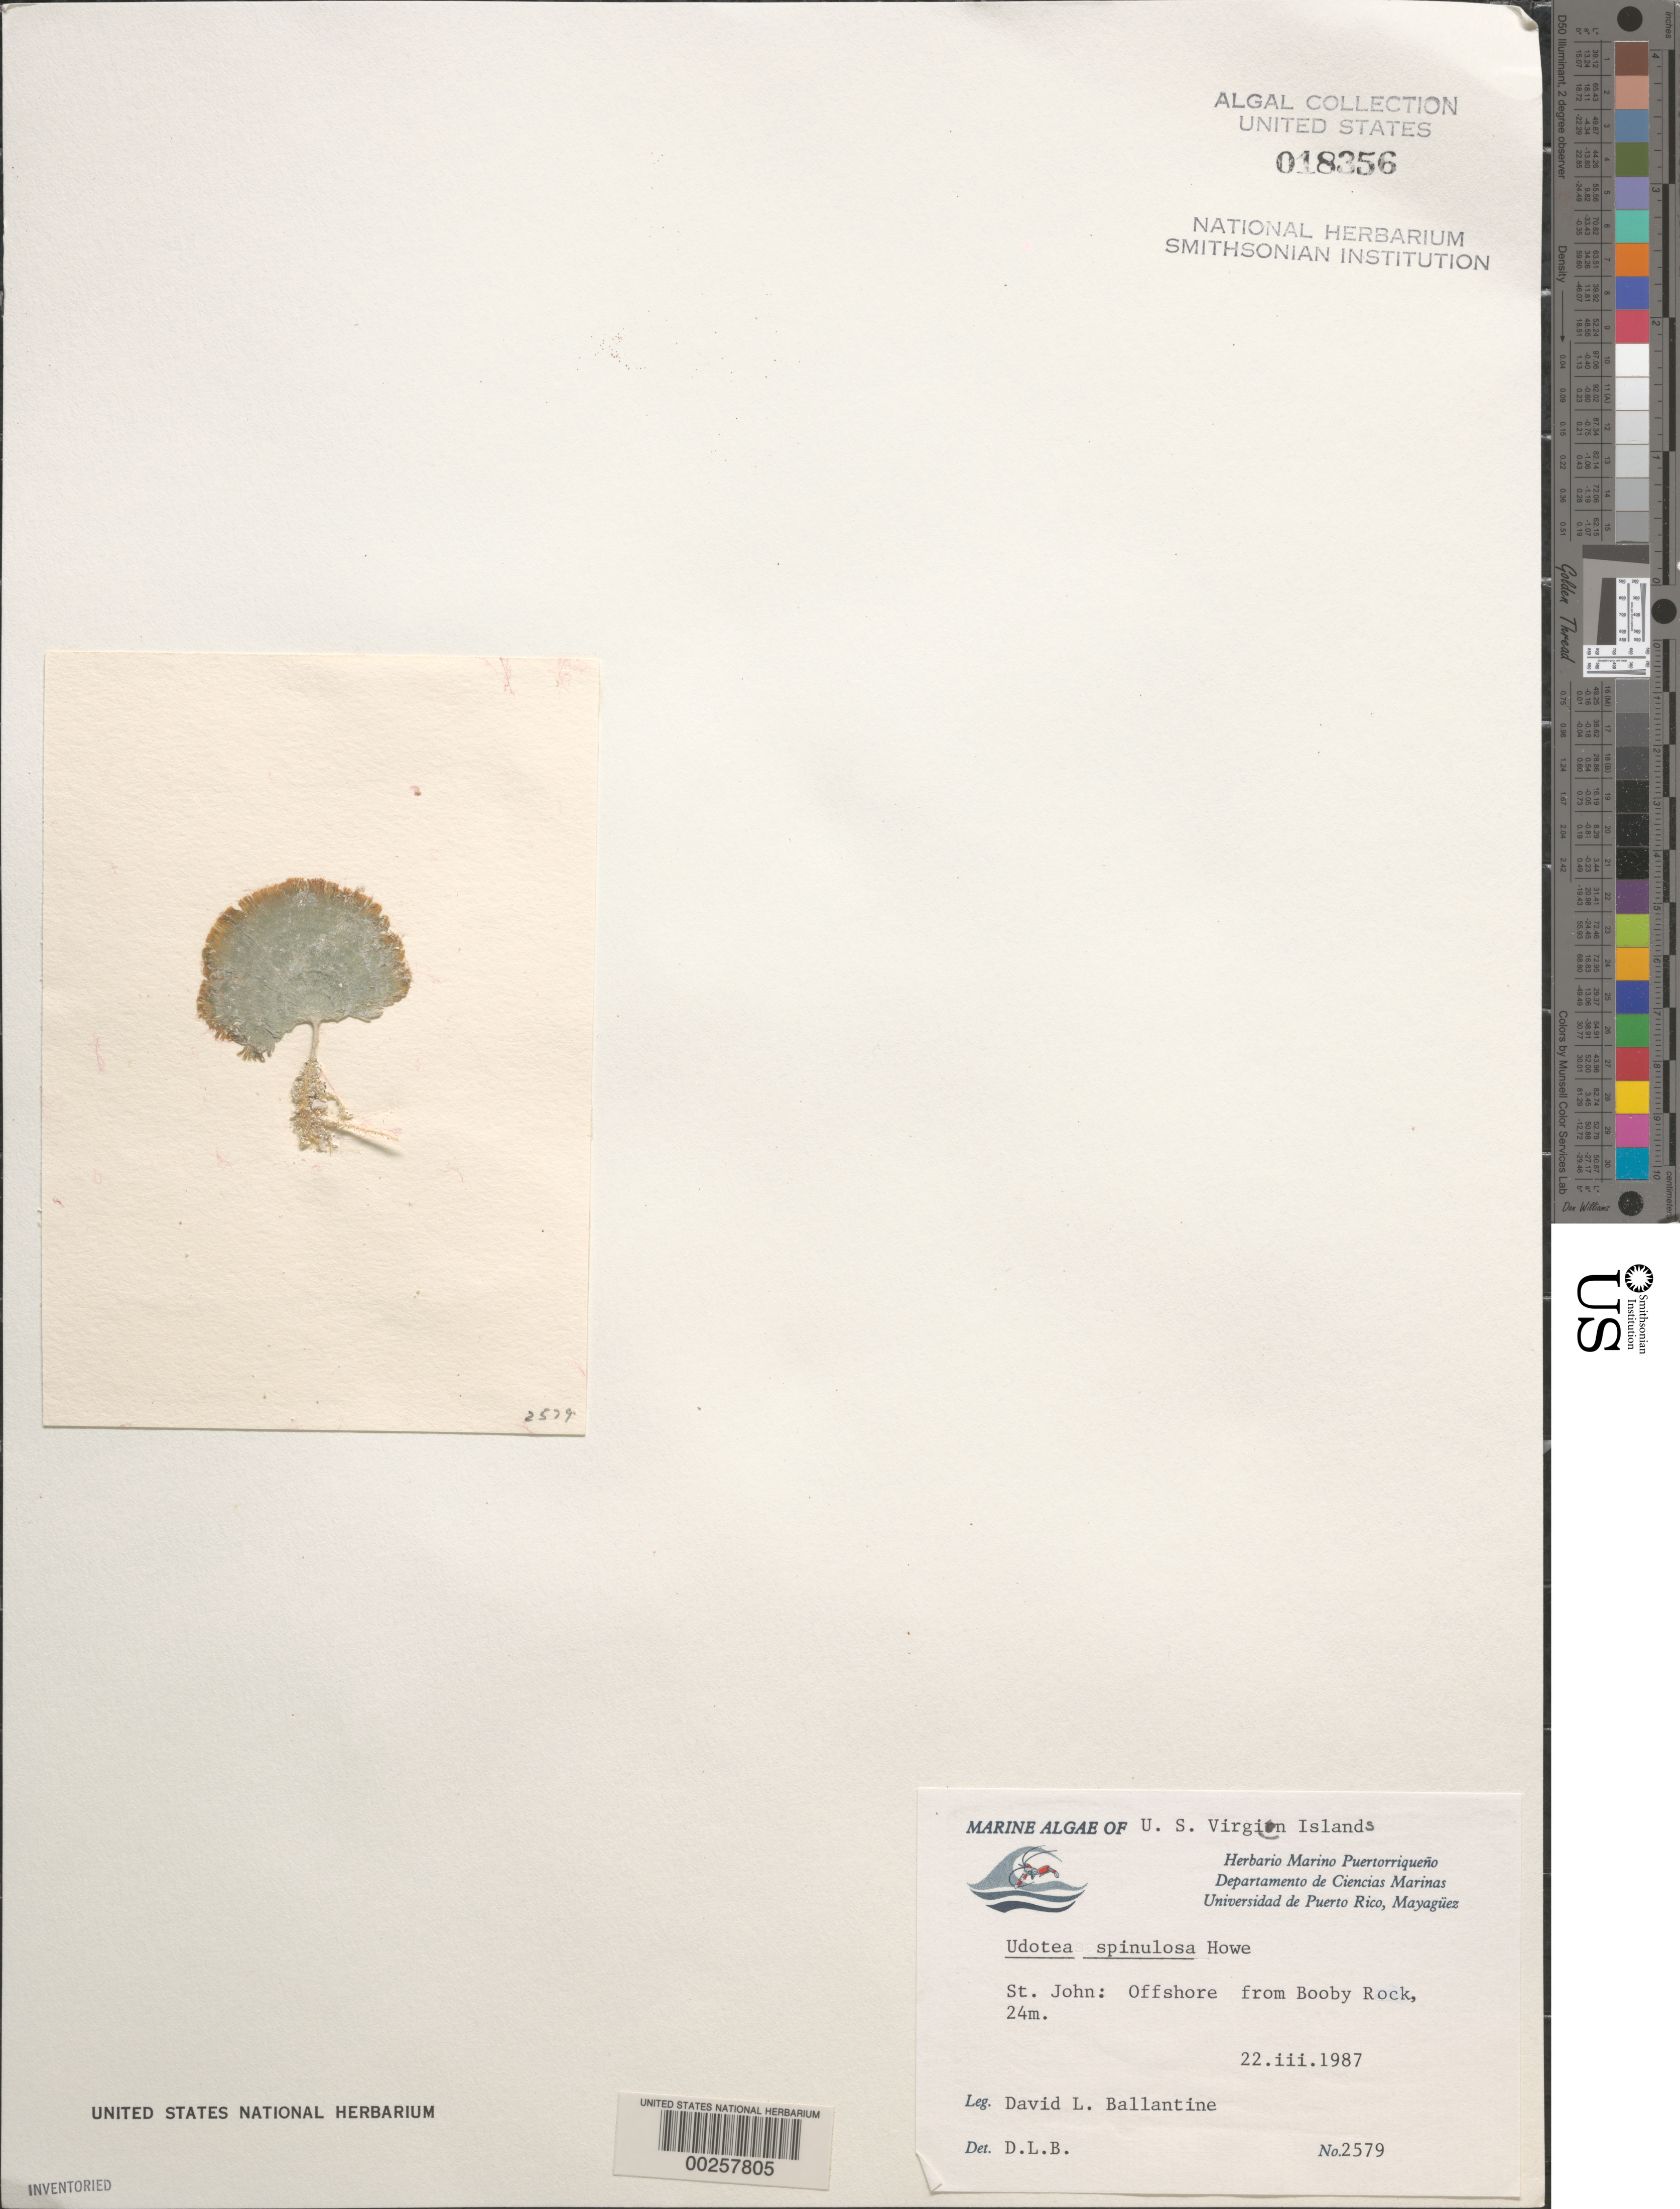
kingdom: Plantae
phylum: Chlorophyta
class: Ulvophyceae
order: Bryopsidales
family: Udoteaceae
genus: Udotea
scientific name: Udotea spinulosa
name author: M. Howe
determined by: Ballantine, D. L.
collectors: D.L. Ballantine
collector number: DLB 2579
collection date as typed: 22 Mar 1987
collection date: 1987-03-22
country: U.S. Virgin Islands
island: St. John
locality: Off Booby Rock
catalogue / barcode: US 18356